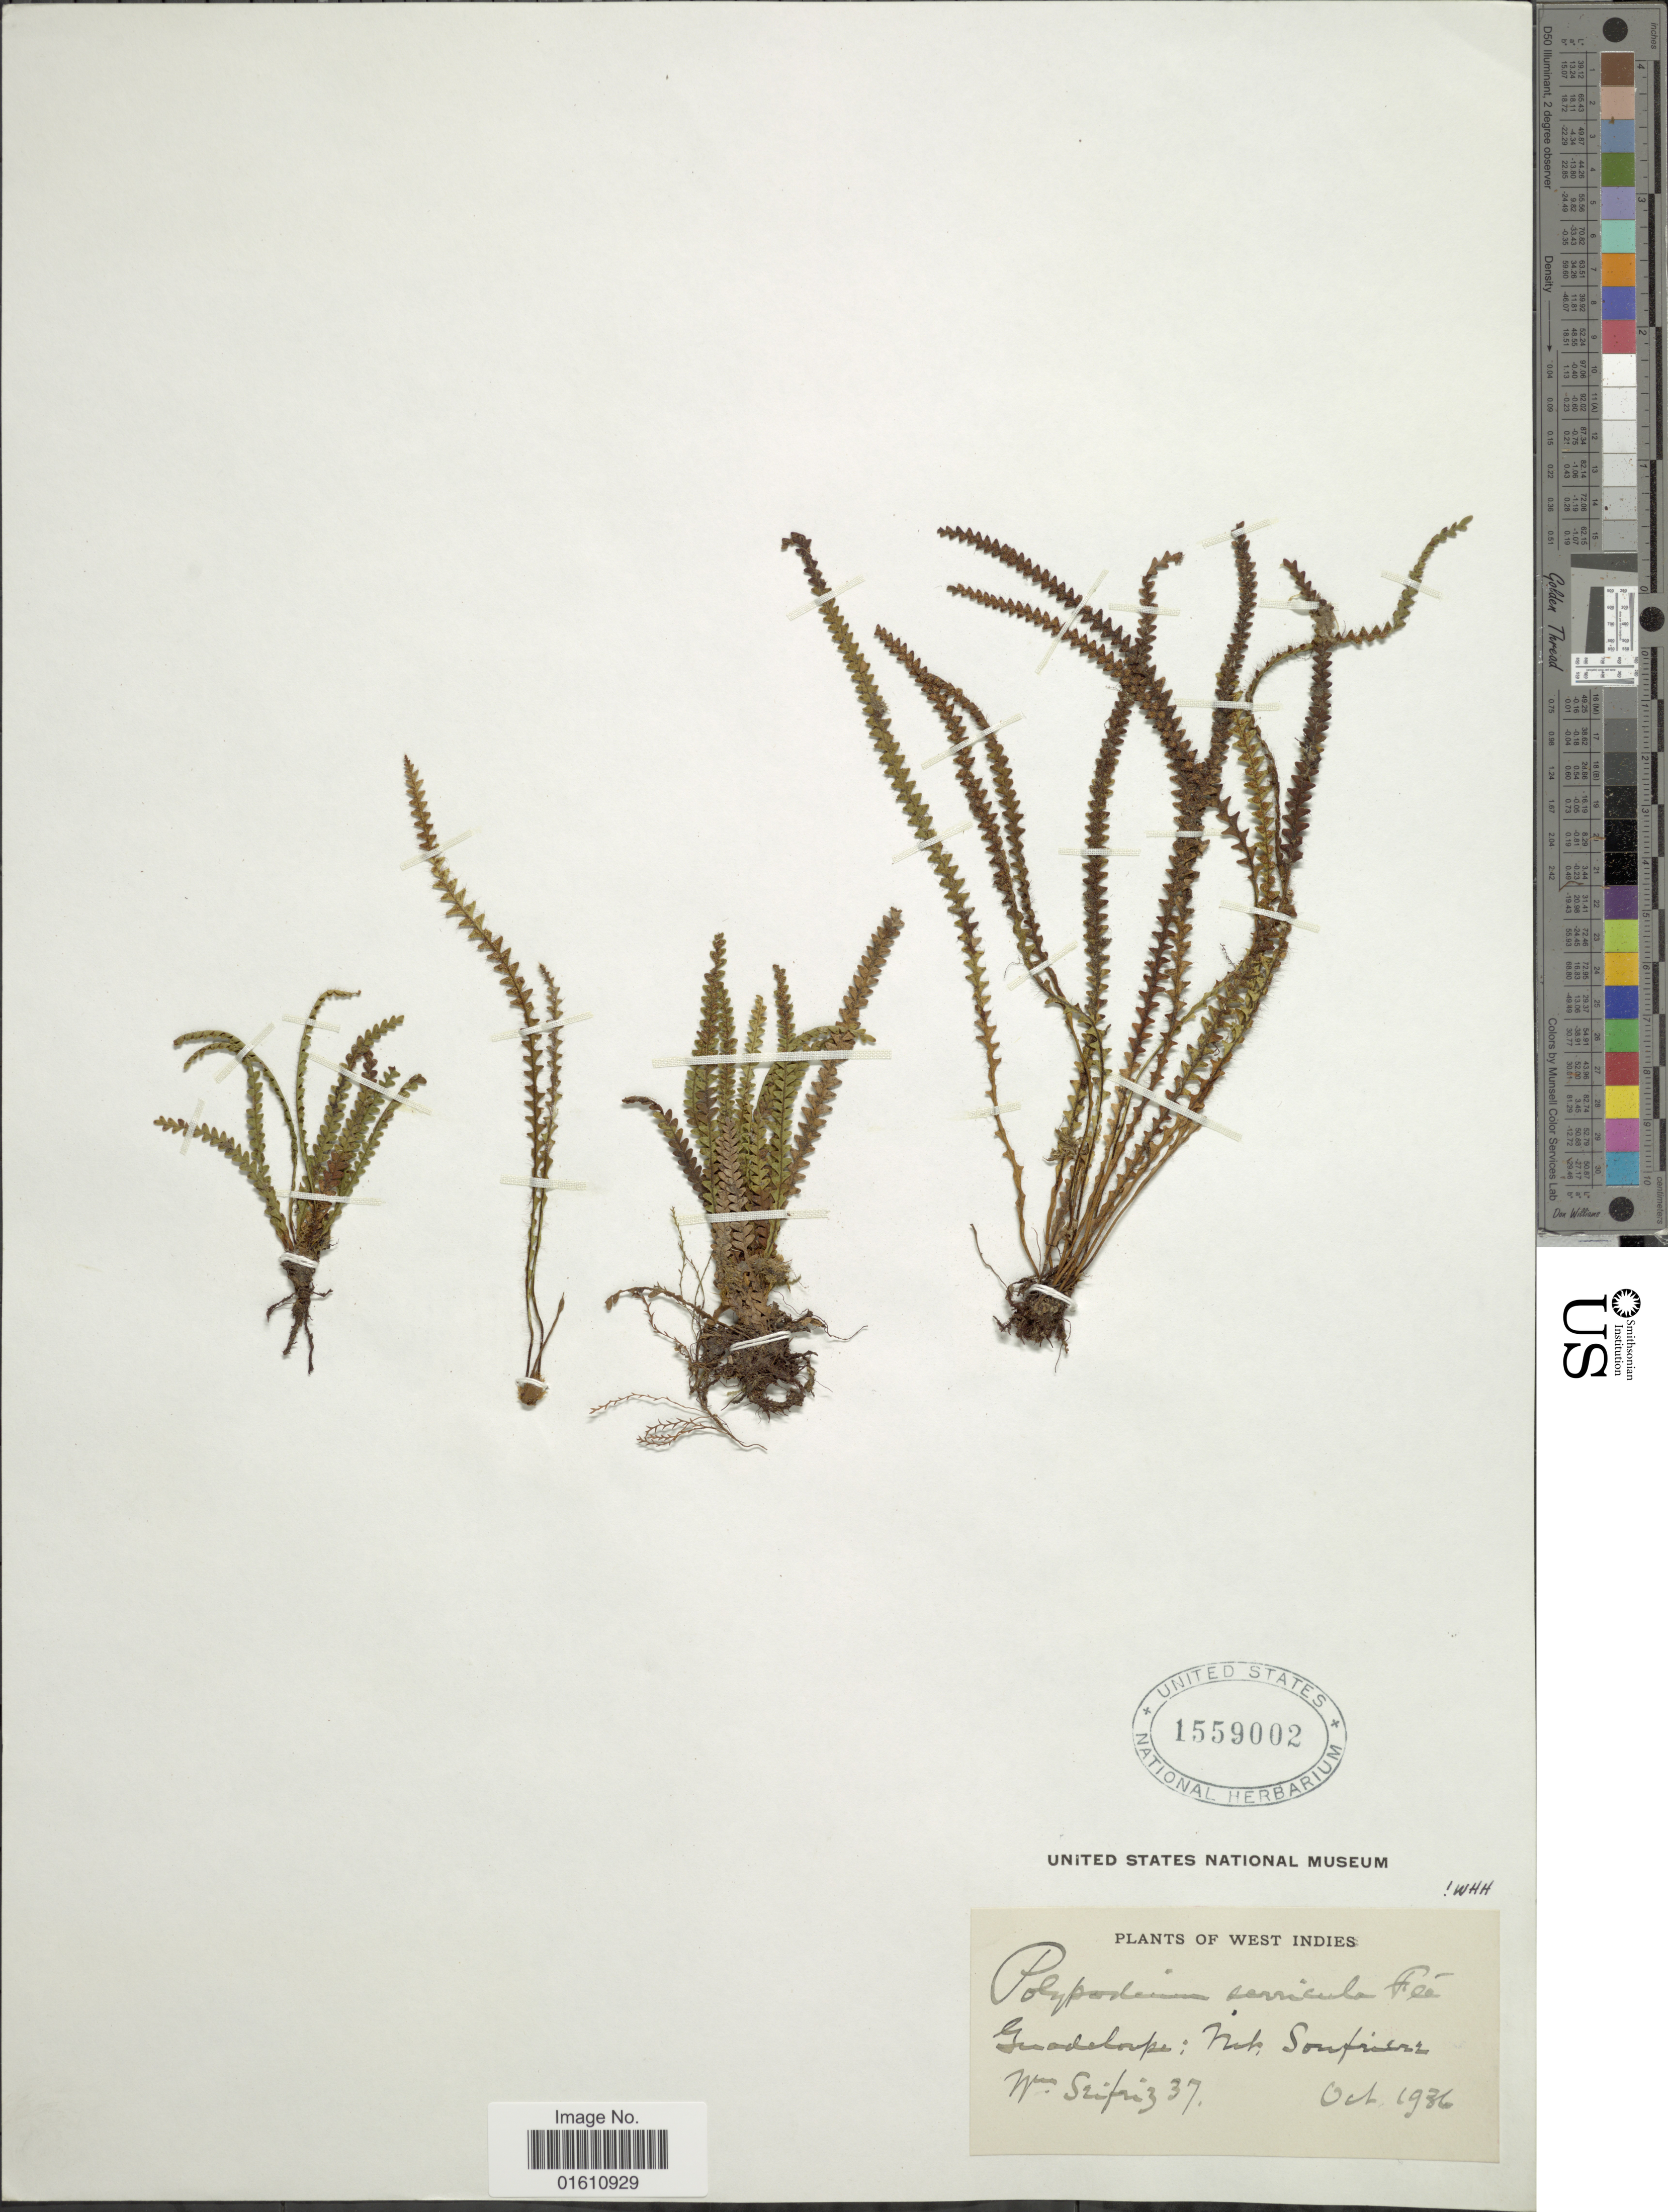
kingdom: Plantae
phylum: Tracheophyta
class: Polypodiopsida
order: Polypodiales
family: Polypodiaceae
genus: Moranopteris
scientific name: Moranopteris serricula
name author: (Fée) R. Y. Hirai & J. Prado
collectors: W. Seifriz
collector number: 37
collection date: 1936-10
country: Guadeloupe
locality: West Indies, Guadeloupe: Mt. Soufriere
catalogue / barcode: US 1559002